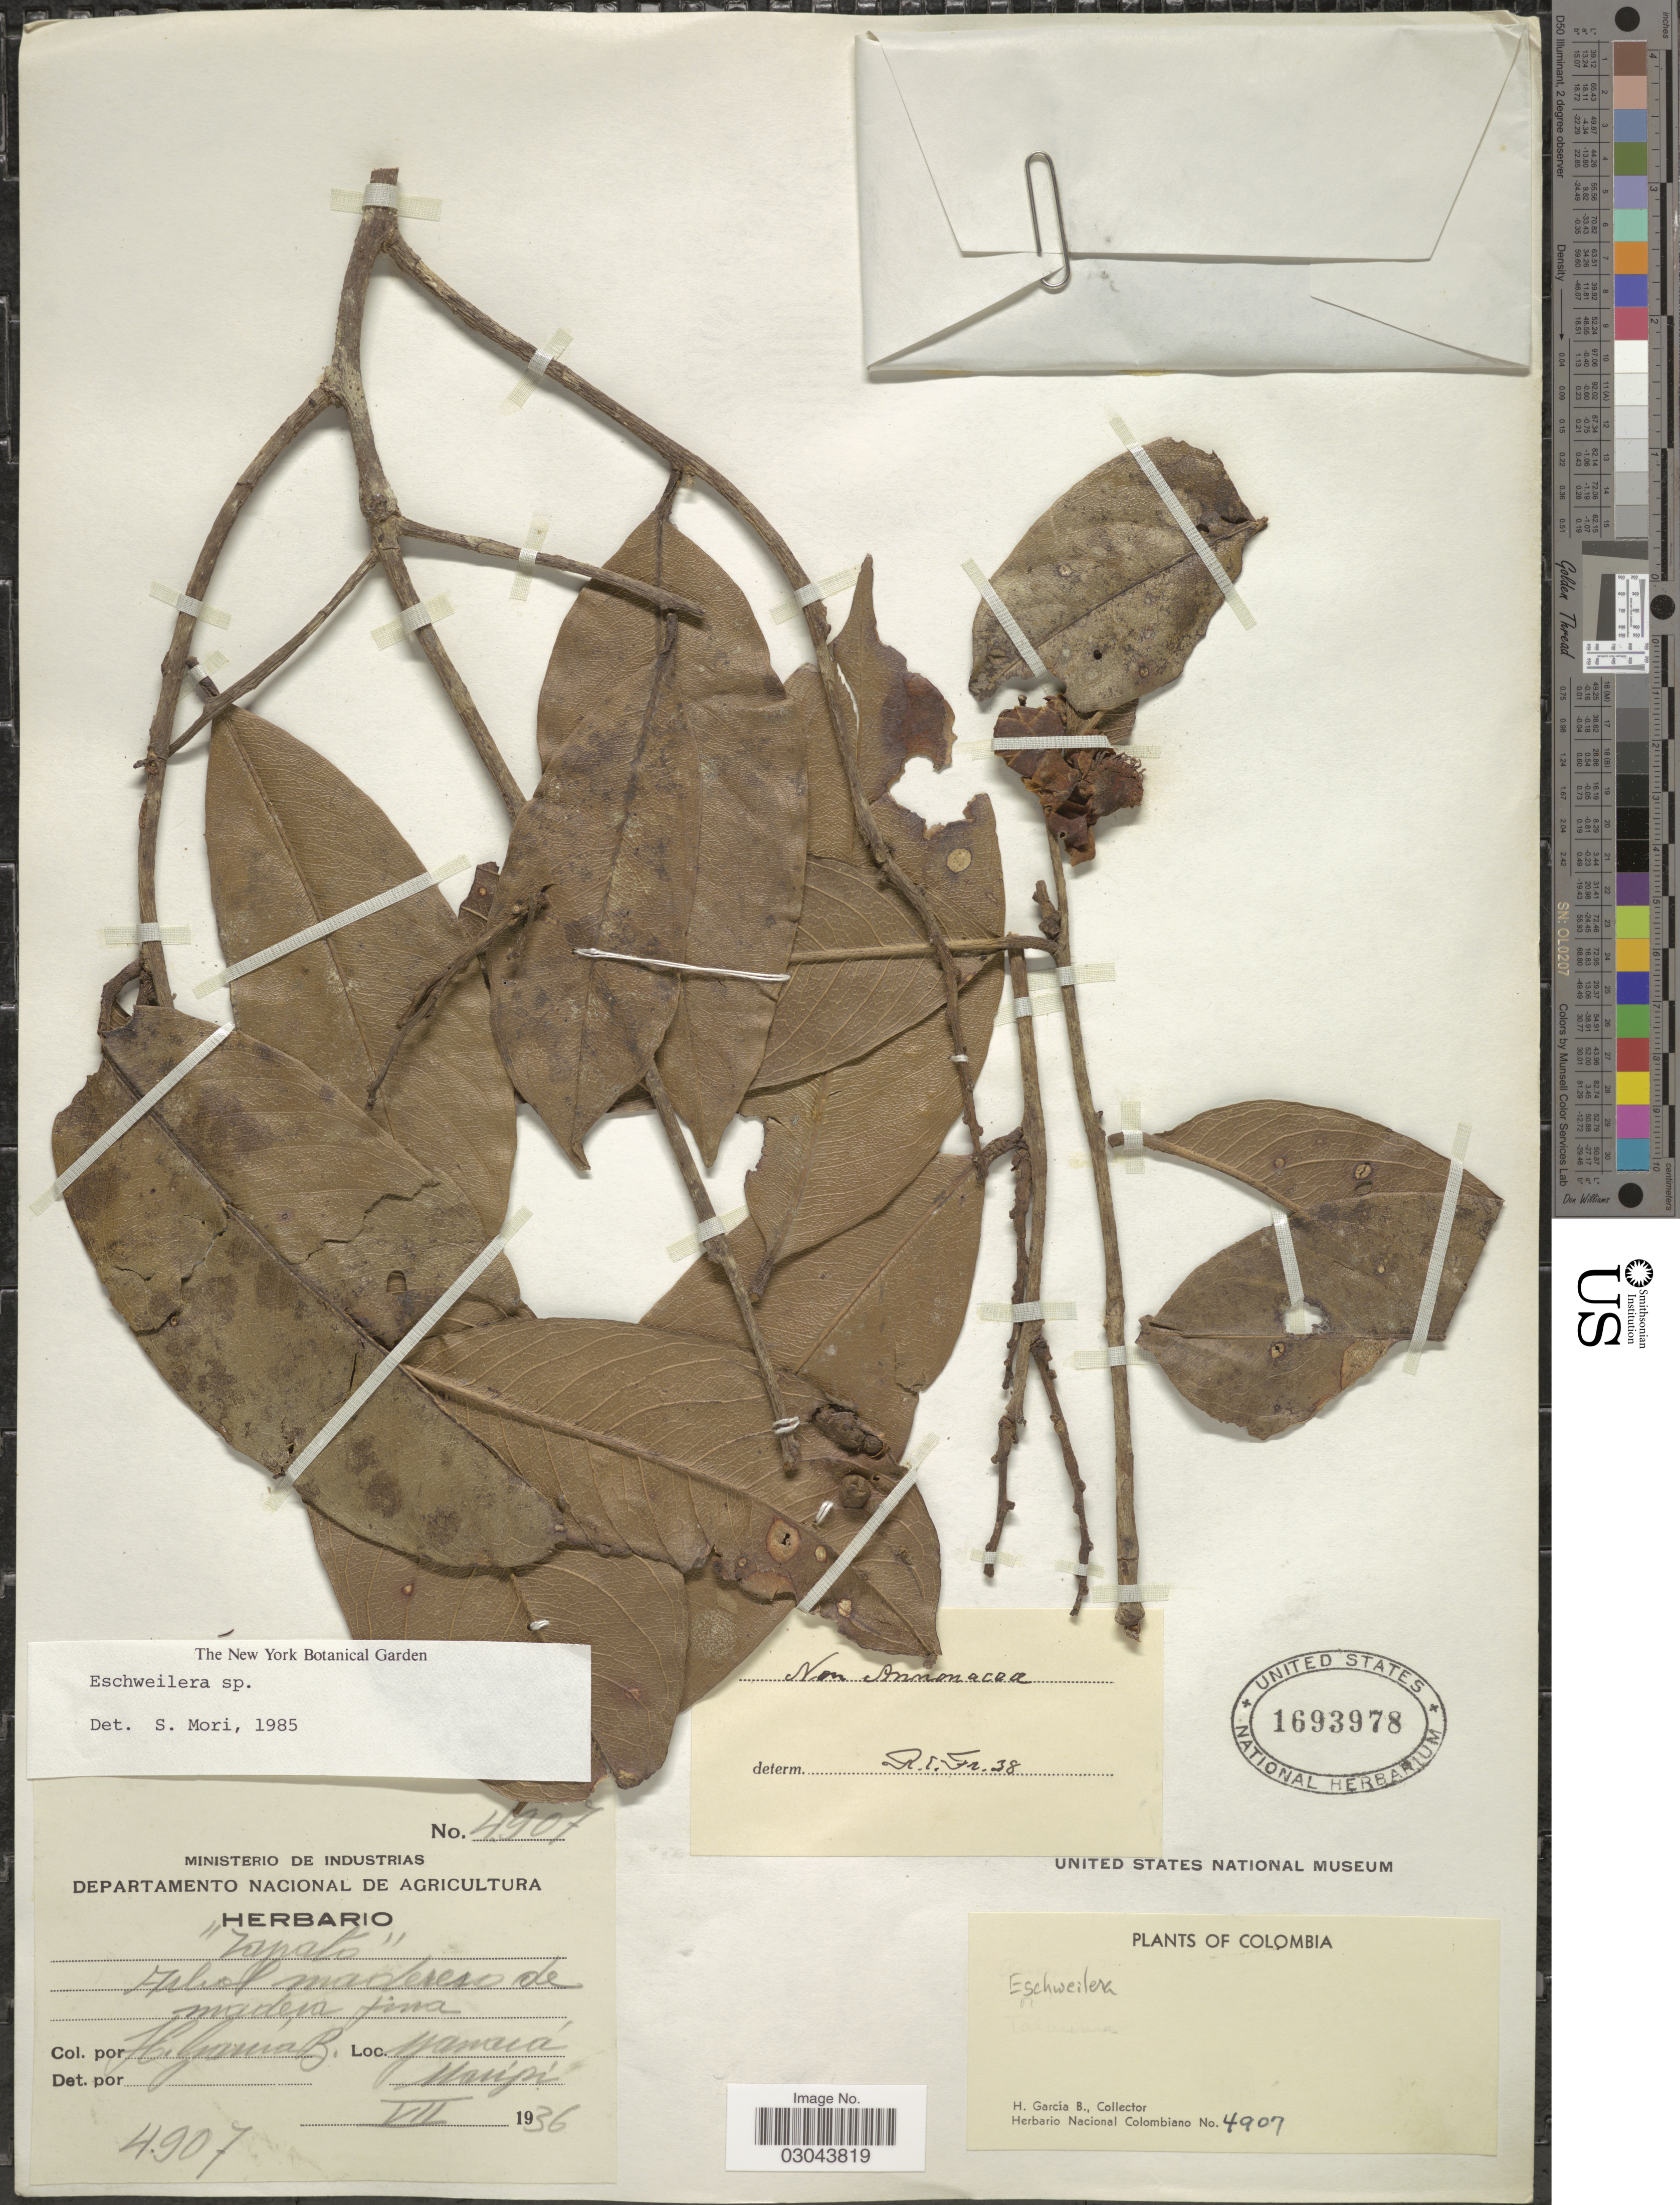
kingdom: Plantae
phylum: Tracheophyta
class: Magnoliopsida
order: Ericales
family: Lecythidaceae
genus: Eschweilera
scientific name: Eschweilera sp.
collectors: H. García B.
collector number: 4907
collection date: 1936-07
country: Colombia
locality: Yamuá Marípí.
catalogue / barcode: US 1693978